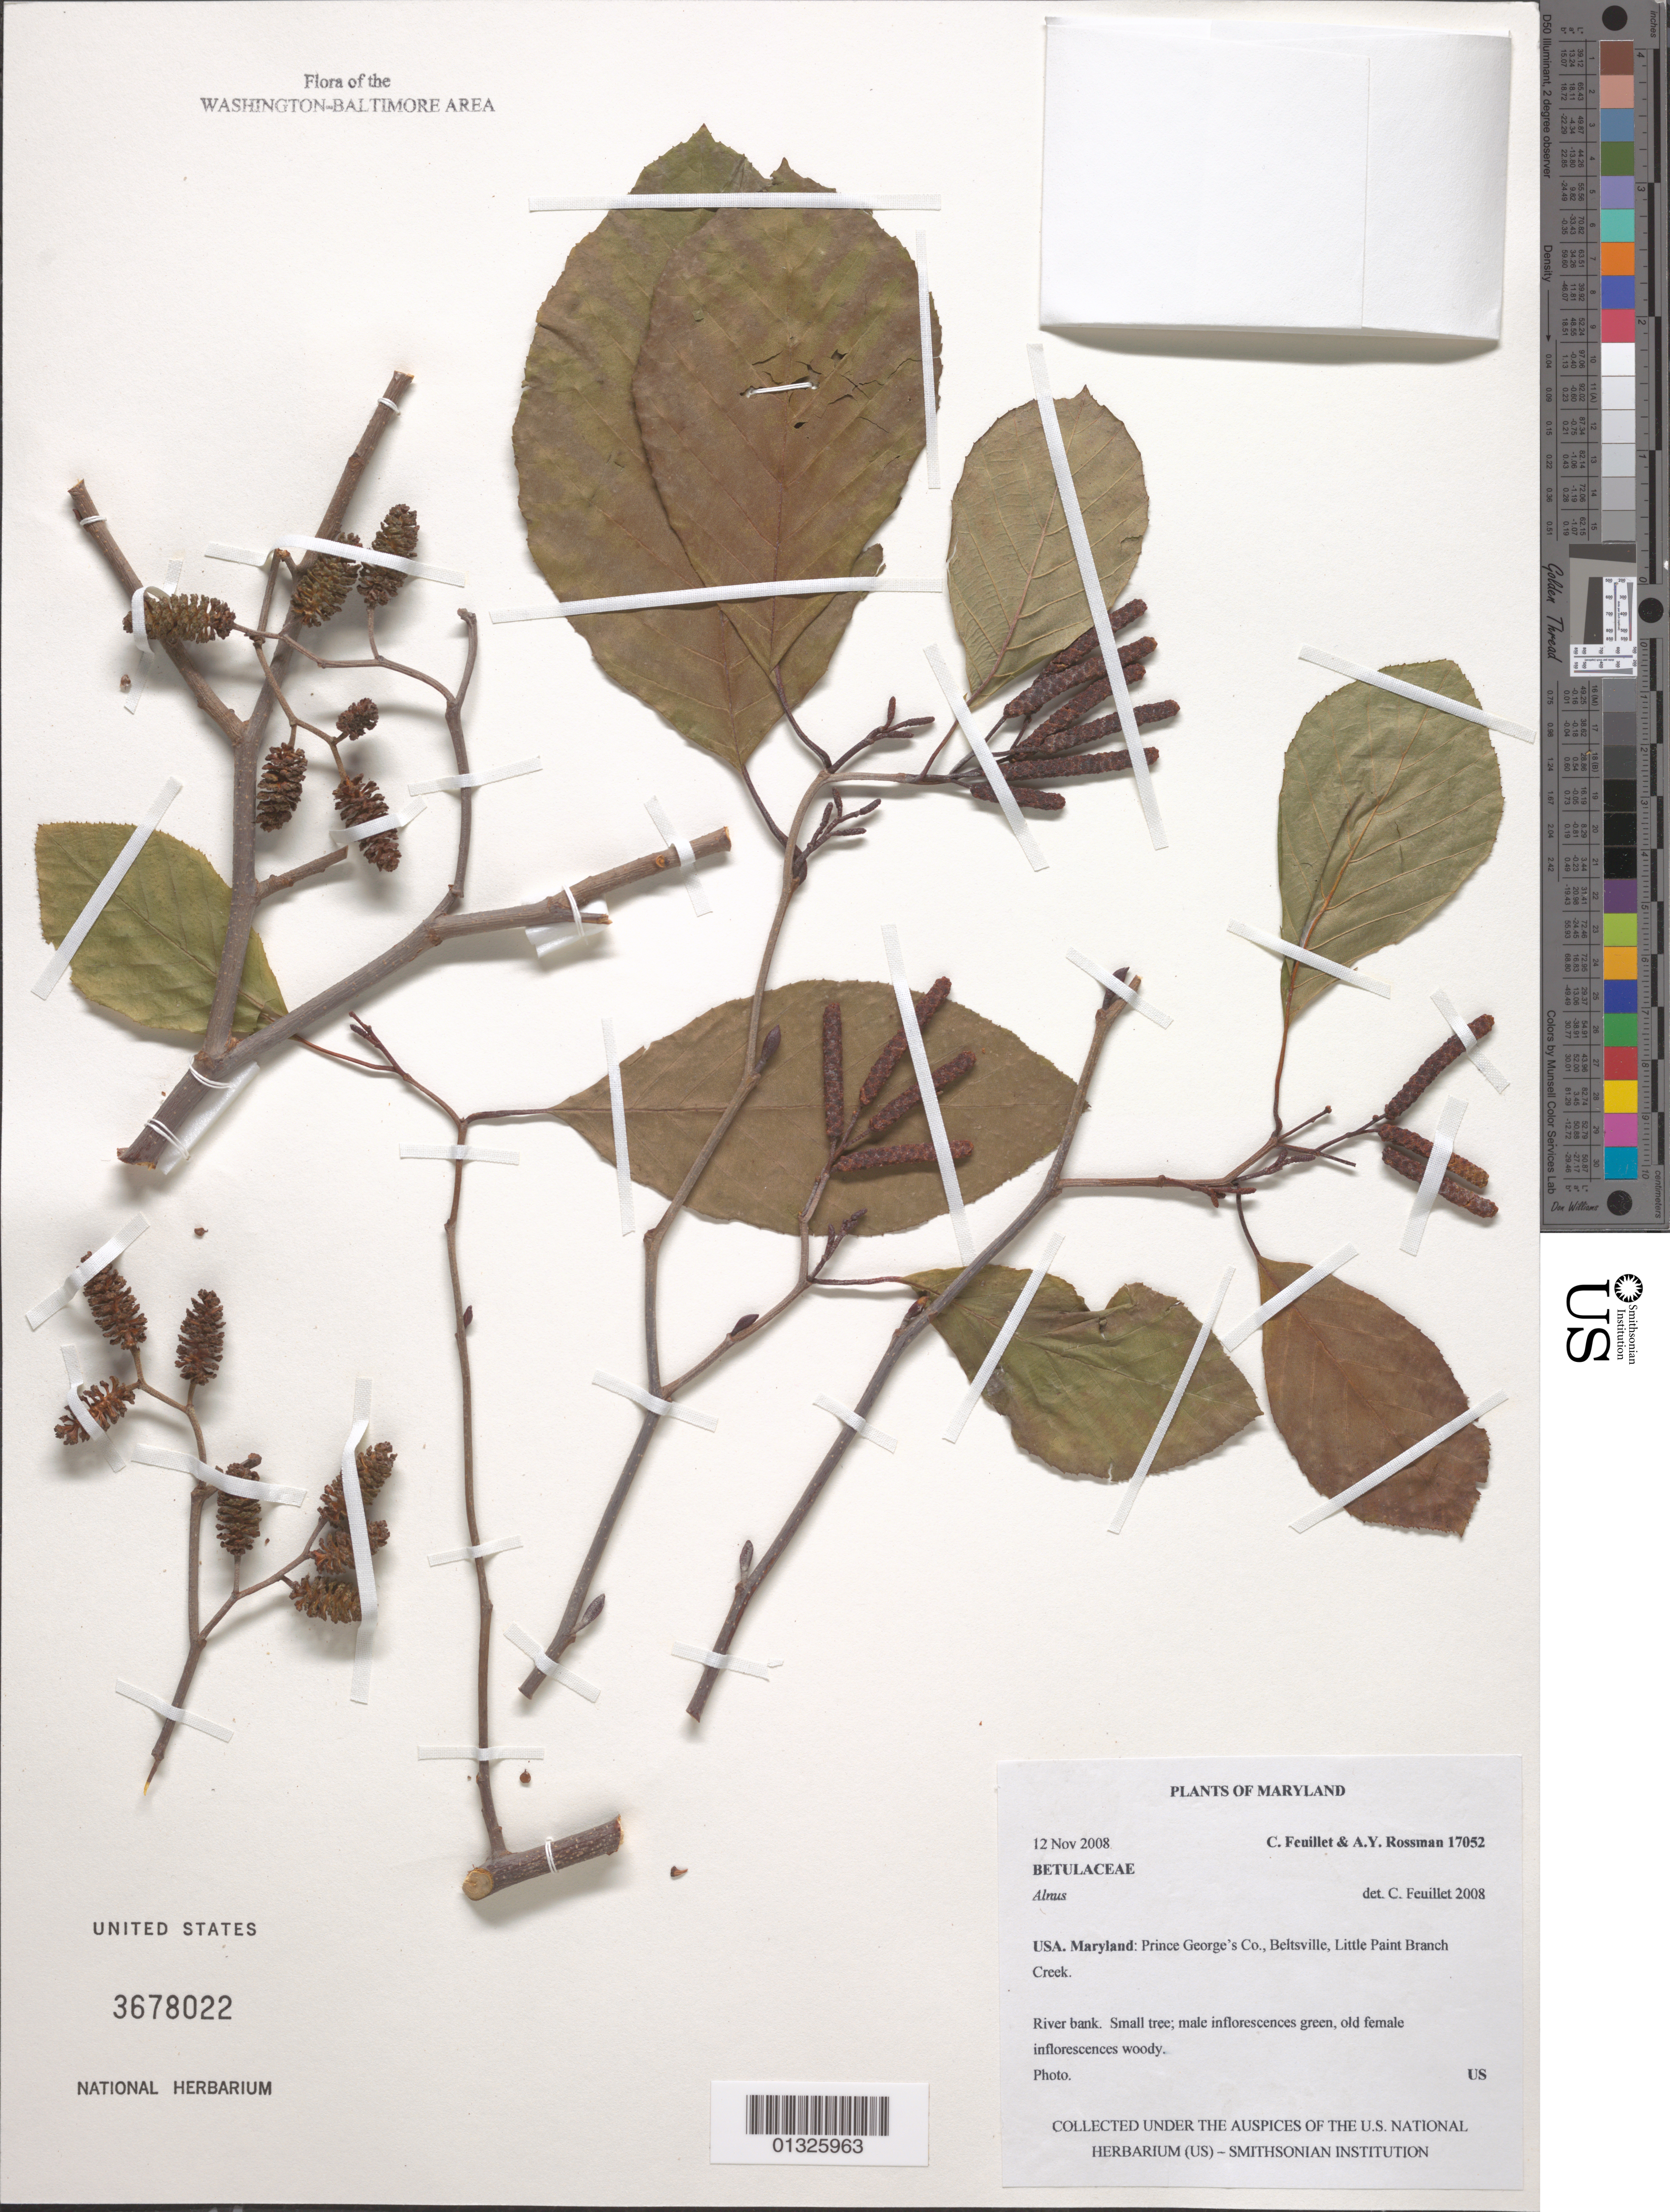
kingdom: Plantae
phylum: Tracheophyta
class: Magnoliopsida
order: Fagales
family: Betulaceae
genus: Alnus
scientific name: Alnus sp.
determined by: Feuillet, C.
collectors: C. Feuillet & A. Rossman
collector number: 17052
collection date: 2008-11-12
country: United States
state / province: Maryland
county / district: Prince George's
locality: Beltsville, Little Paint Branch Creek.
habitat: River bank.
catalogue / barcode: US 3678022